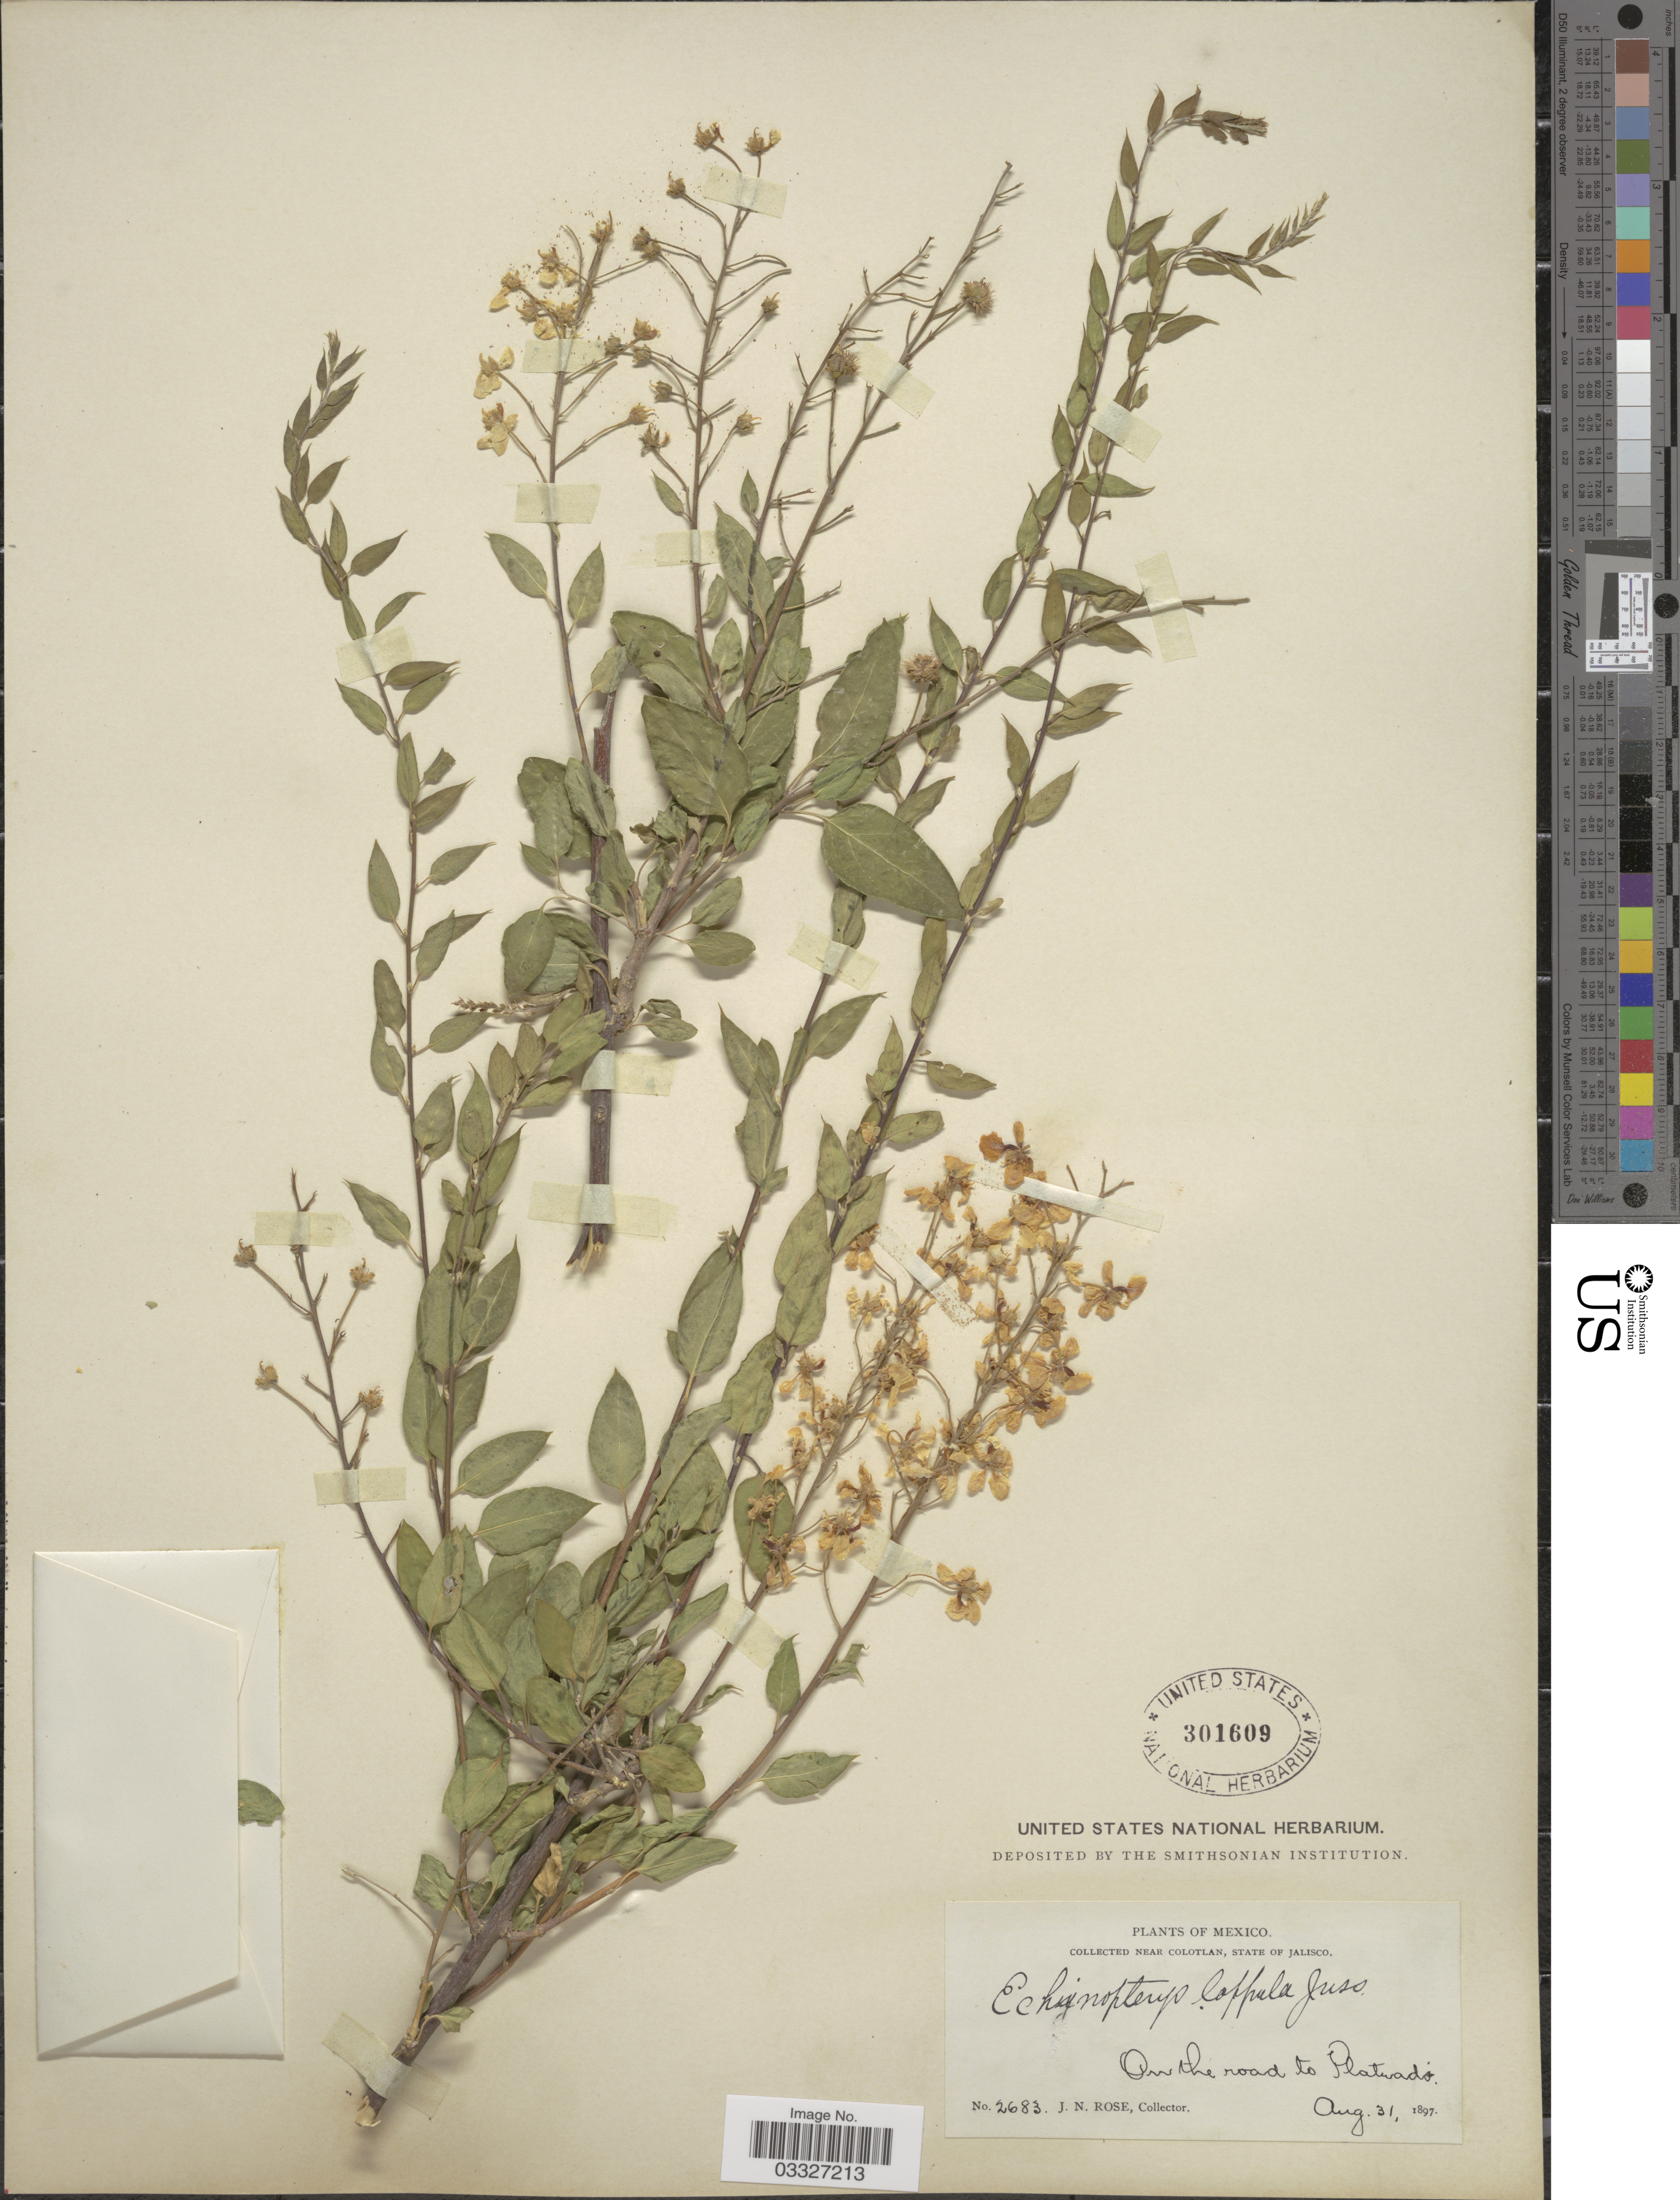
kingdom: Plantae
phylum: Tracheophyta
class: Magnoliopsida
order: Malpighiales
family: Malpighiaceae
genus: Echinopterys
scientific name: Echinopterys eglandulosa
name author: (A. Juss.) Small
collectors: J. N. Rose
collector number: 2683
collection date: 1897-08-31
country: Mexico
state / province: Jalisco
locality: Near Colotlan. On the road to Plateado.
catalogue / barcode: US 301609